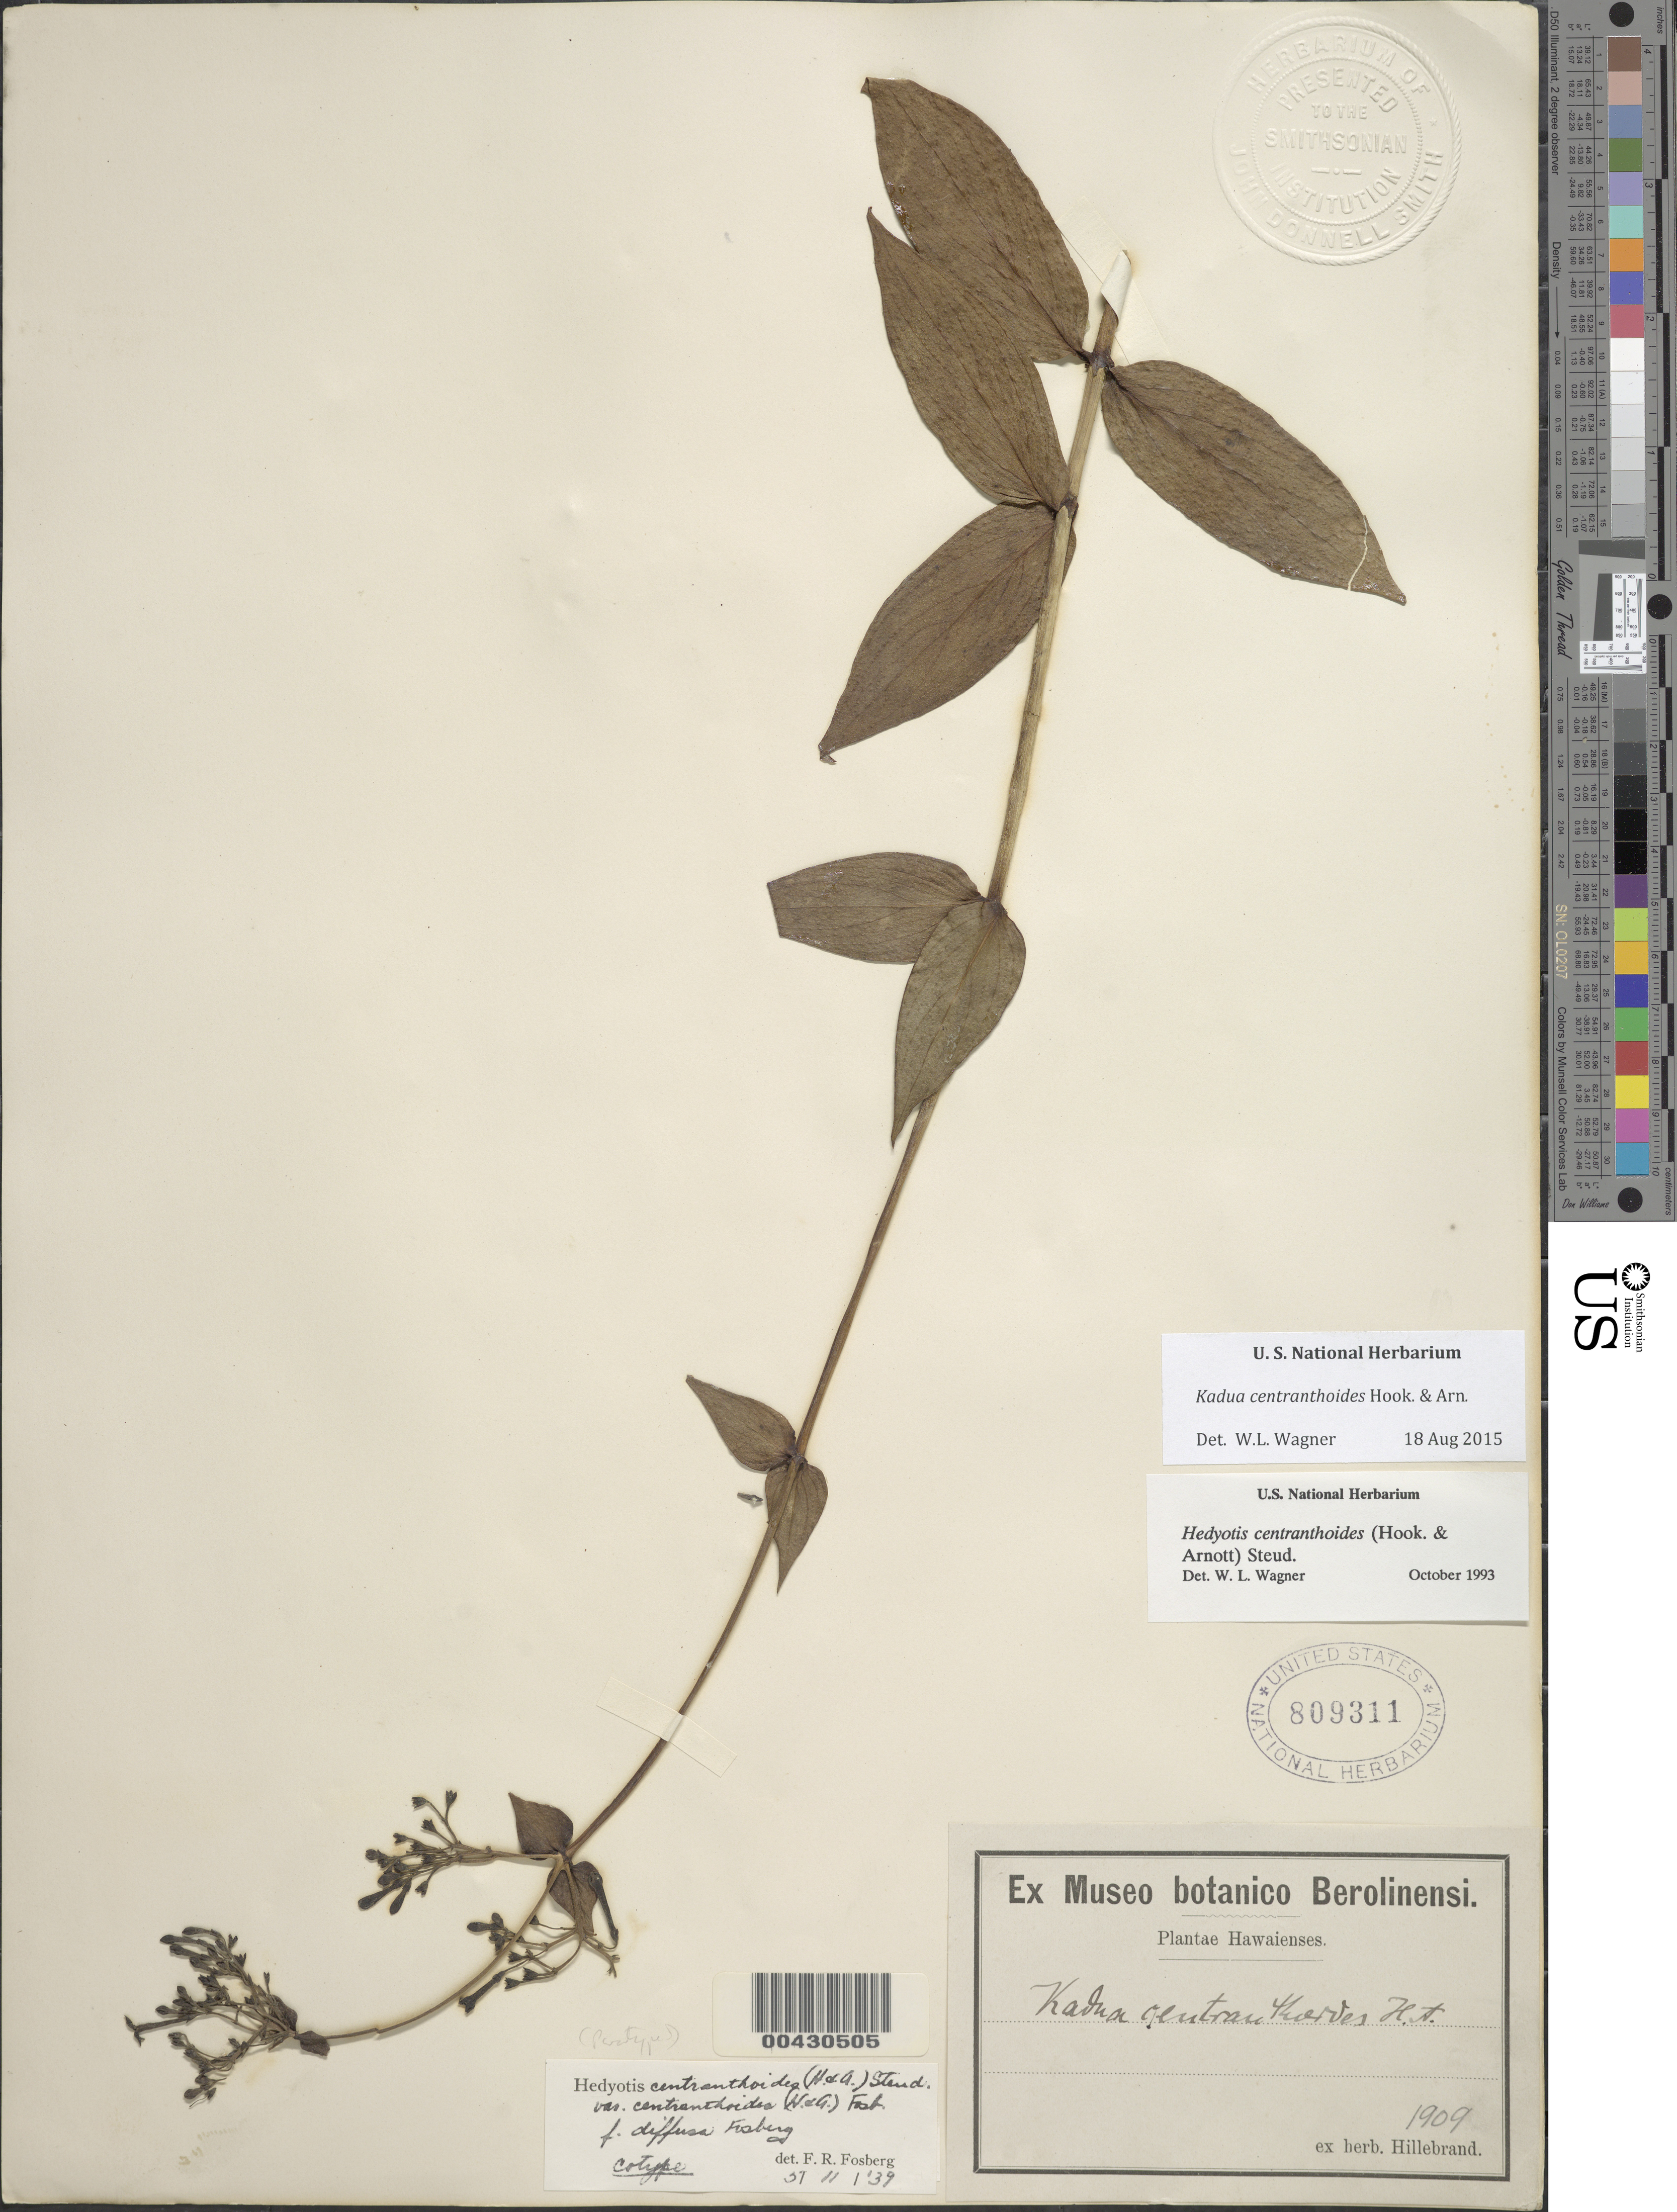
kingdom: Plantae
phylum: Tracheophyta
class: Magnoliopsida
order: Gentianales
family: Rubiaceae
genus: Kadua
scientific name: Kadua centranthoides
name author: Hook. & Arn.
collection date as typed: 1909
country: United States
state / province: Hawaii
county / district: Hawaii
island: Hawaii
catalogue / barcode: US 809311